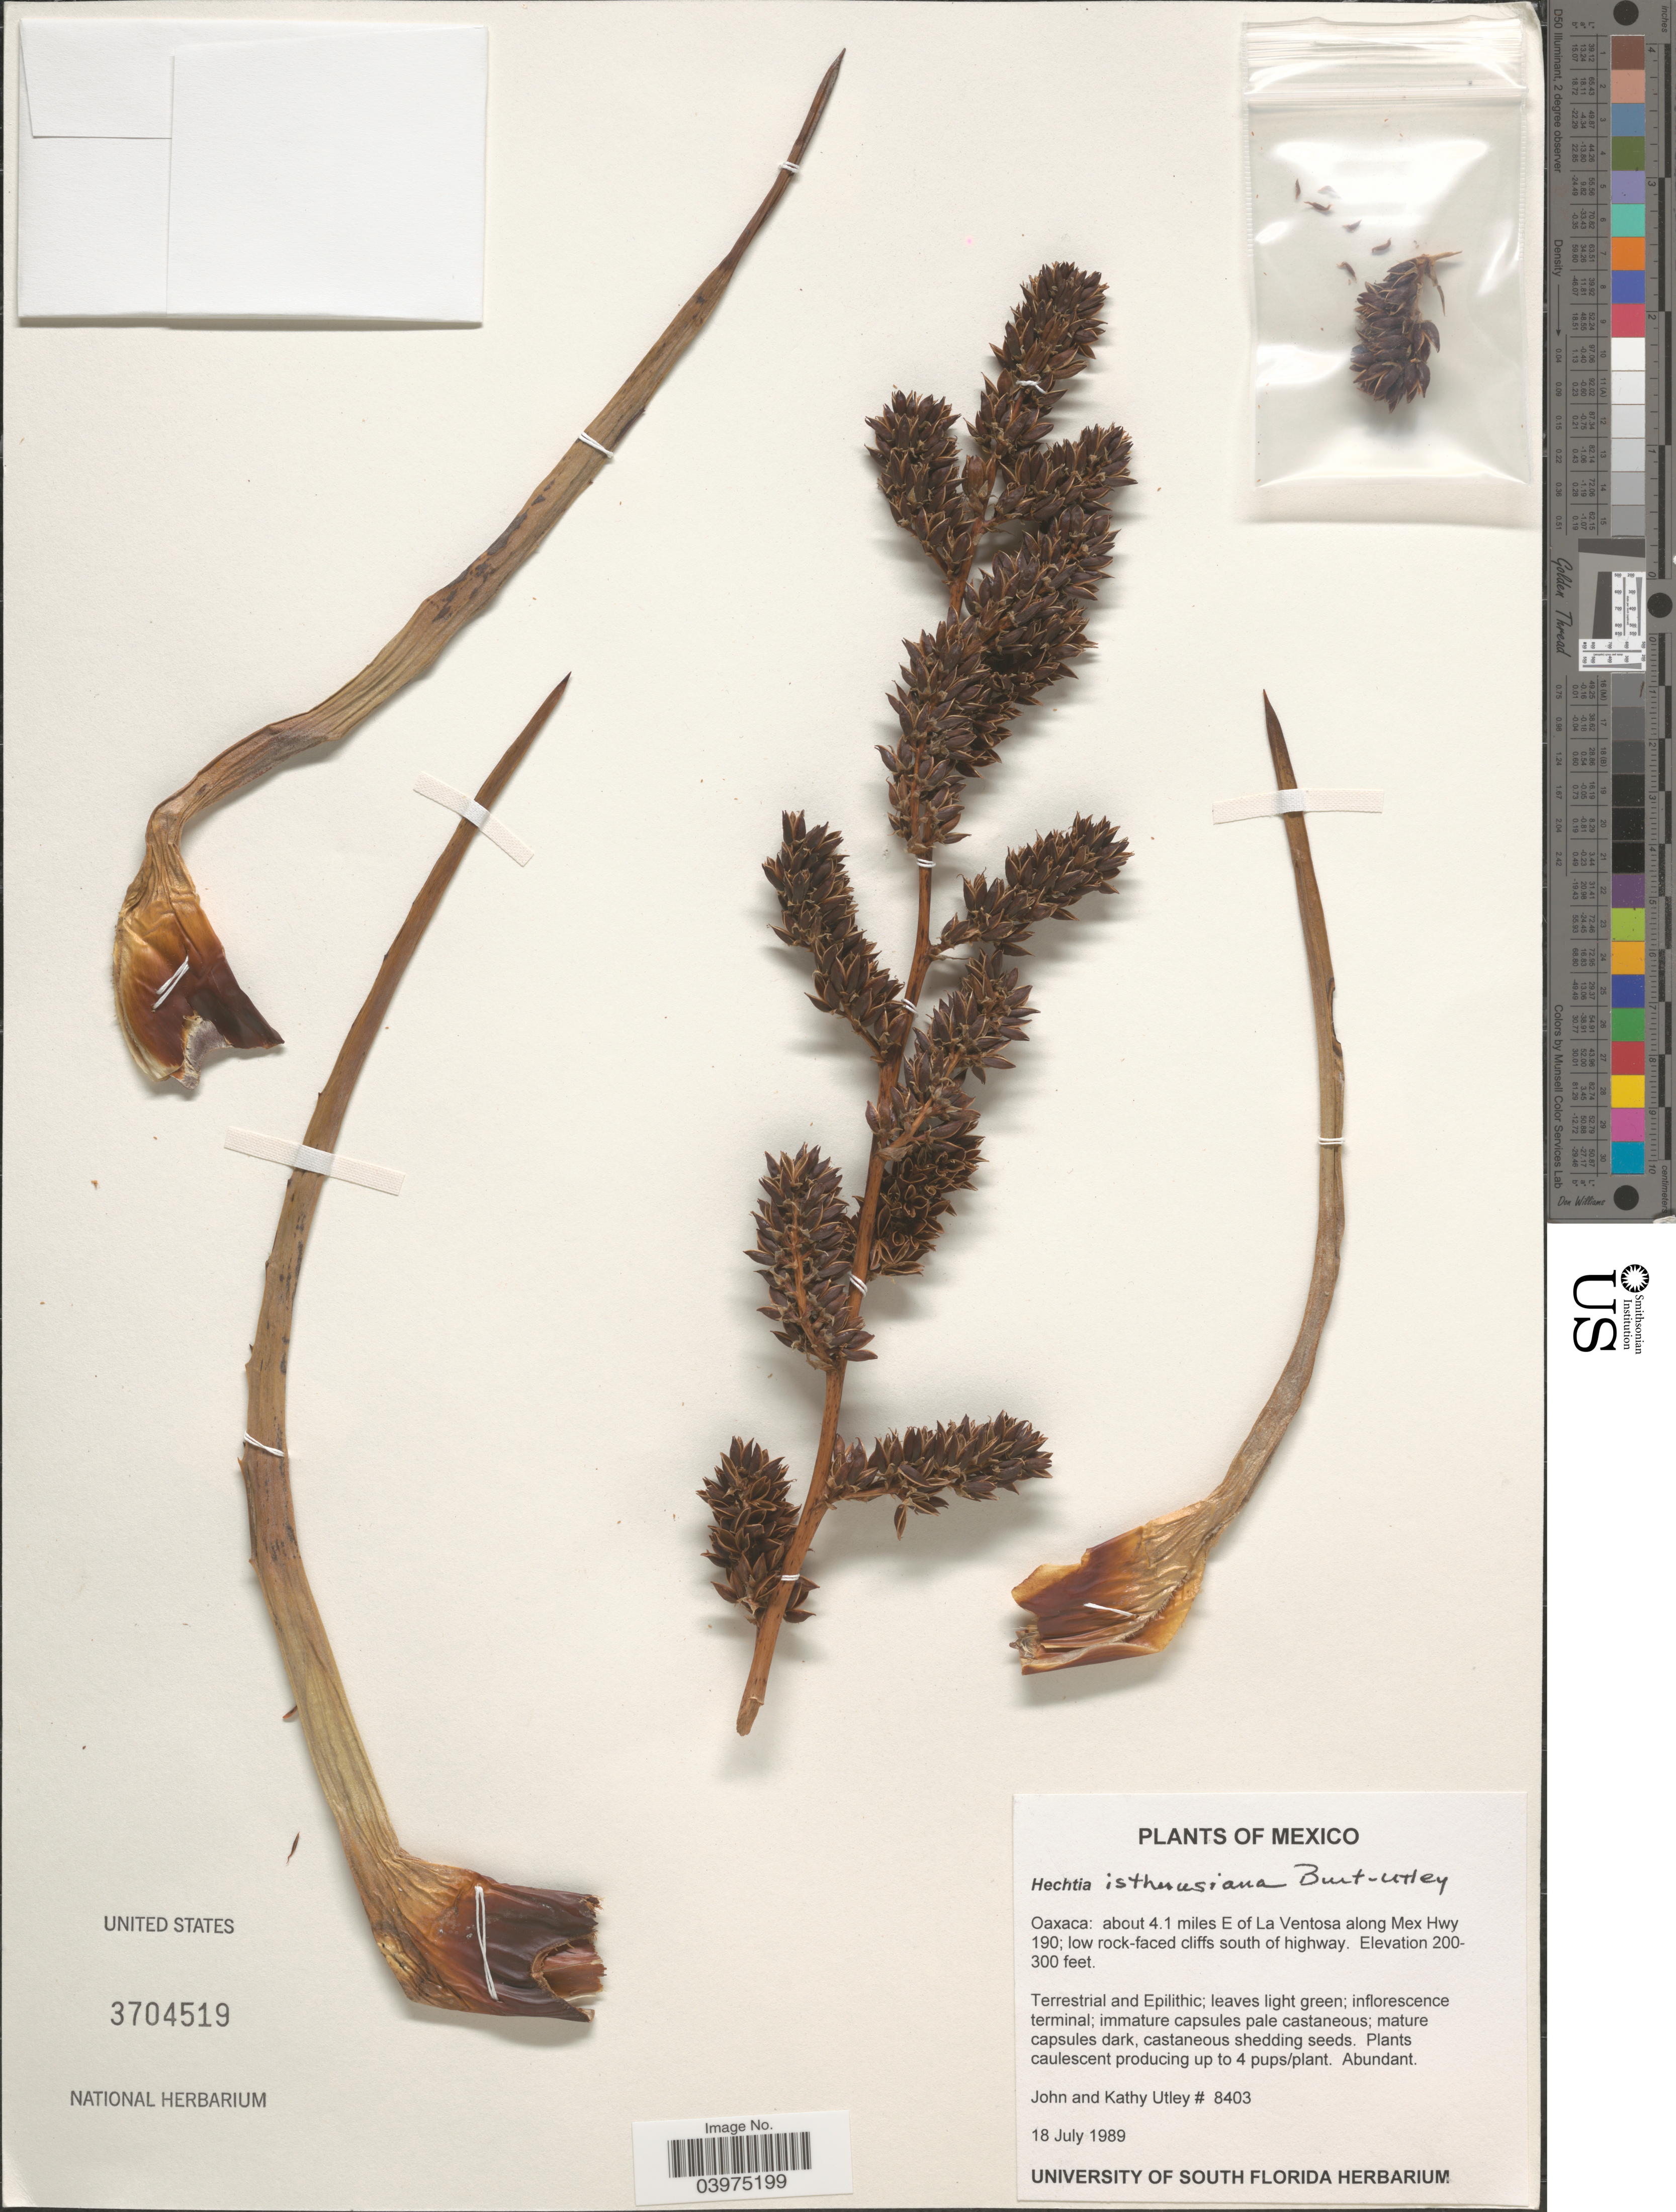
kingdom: Plantae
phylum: Tracheophyta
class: Liliopsida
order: Poales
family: Bromeliaceae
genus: Hechtia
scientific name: Hechtia isthmusiana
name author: Burt-Utley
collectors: J. F. Utley & K. Burt-Utley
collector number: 8403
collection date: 1989-07-18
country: Mexico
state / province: Oaxaca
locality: About 4.1 miles E of La Ventosa along Mex Hwy 190; low rock-faced cliffs south of Highway.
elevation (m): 61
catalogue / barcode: US 3704519